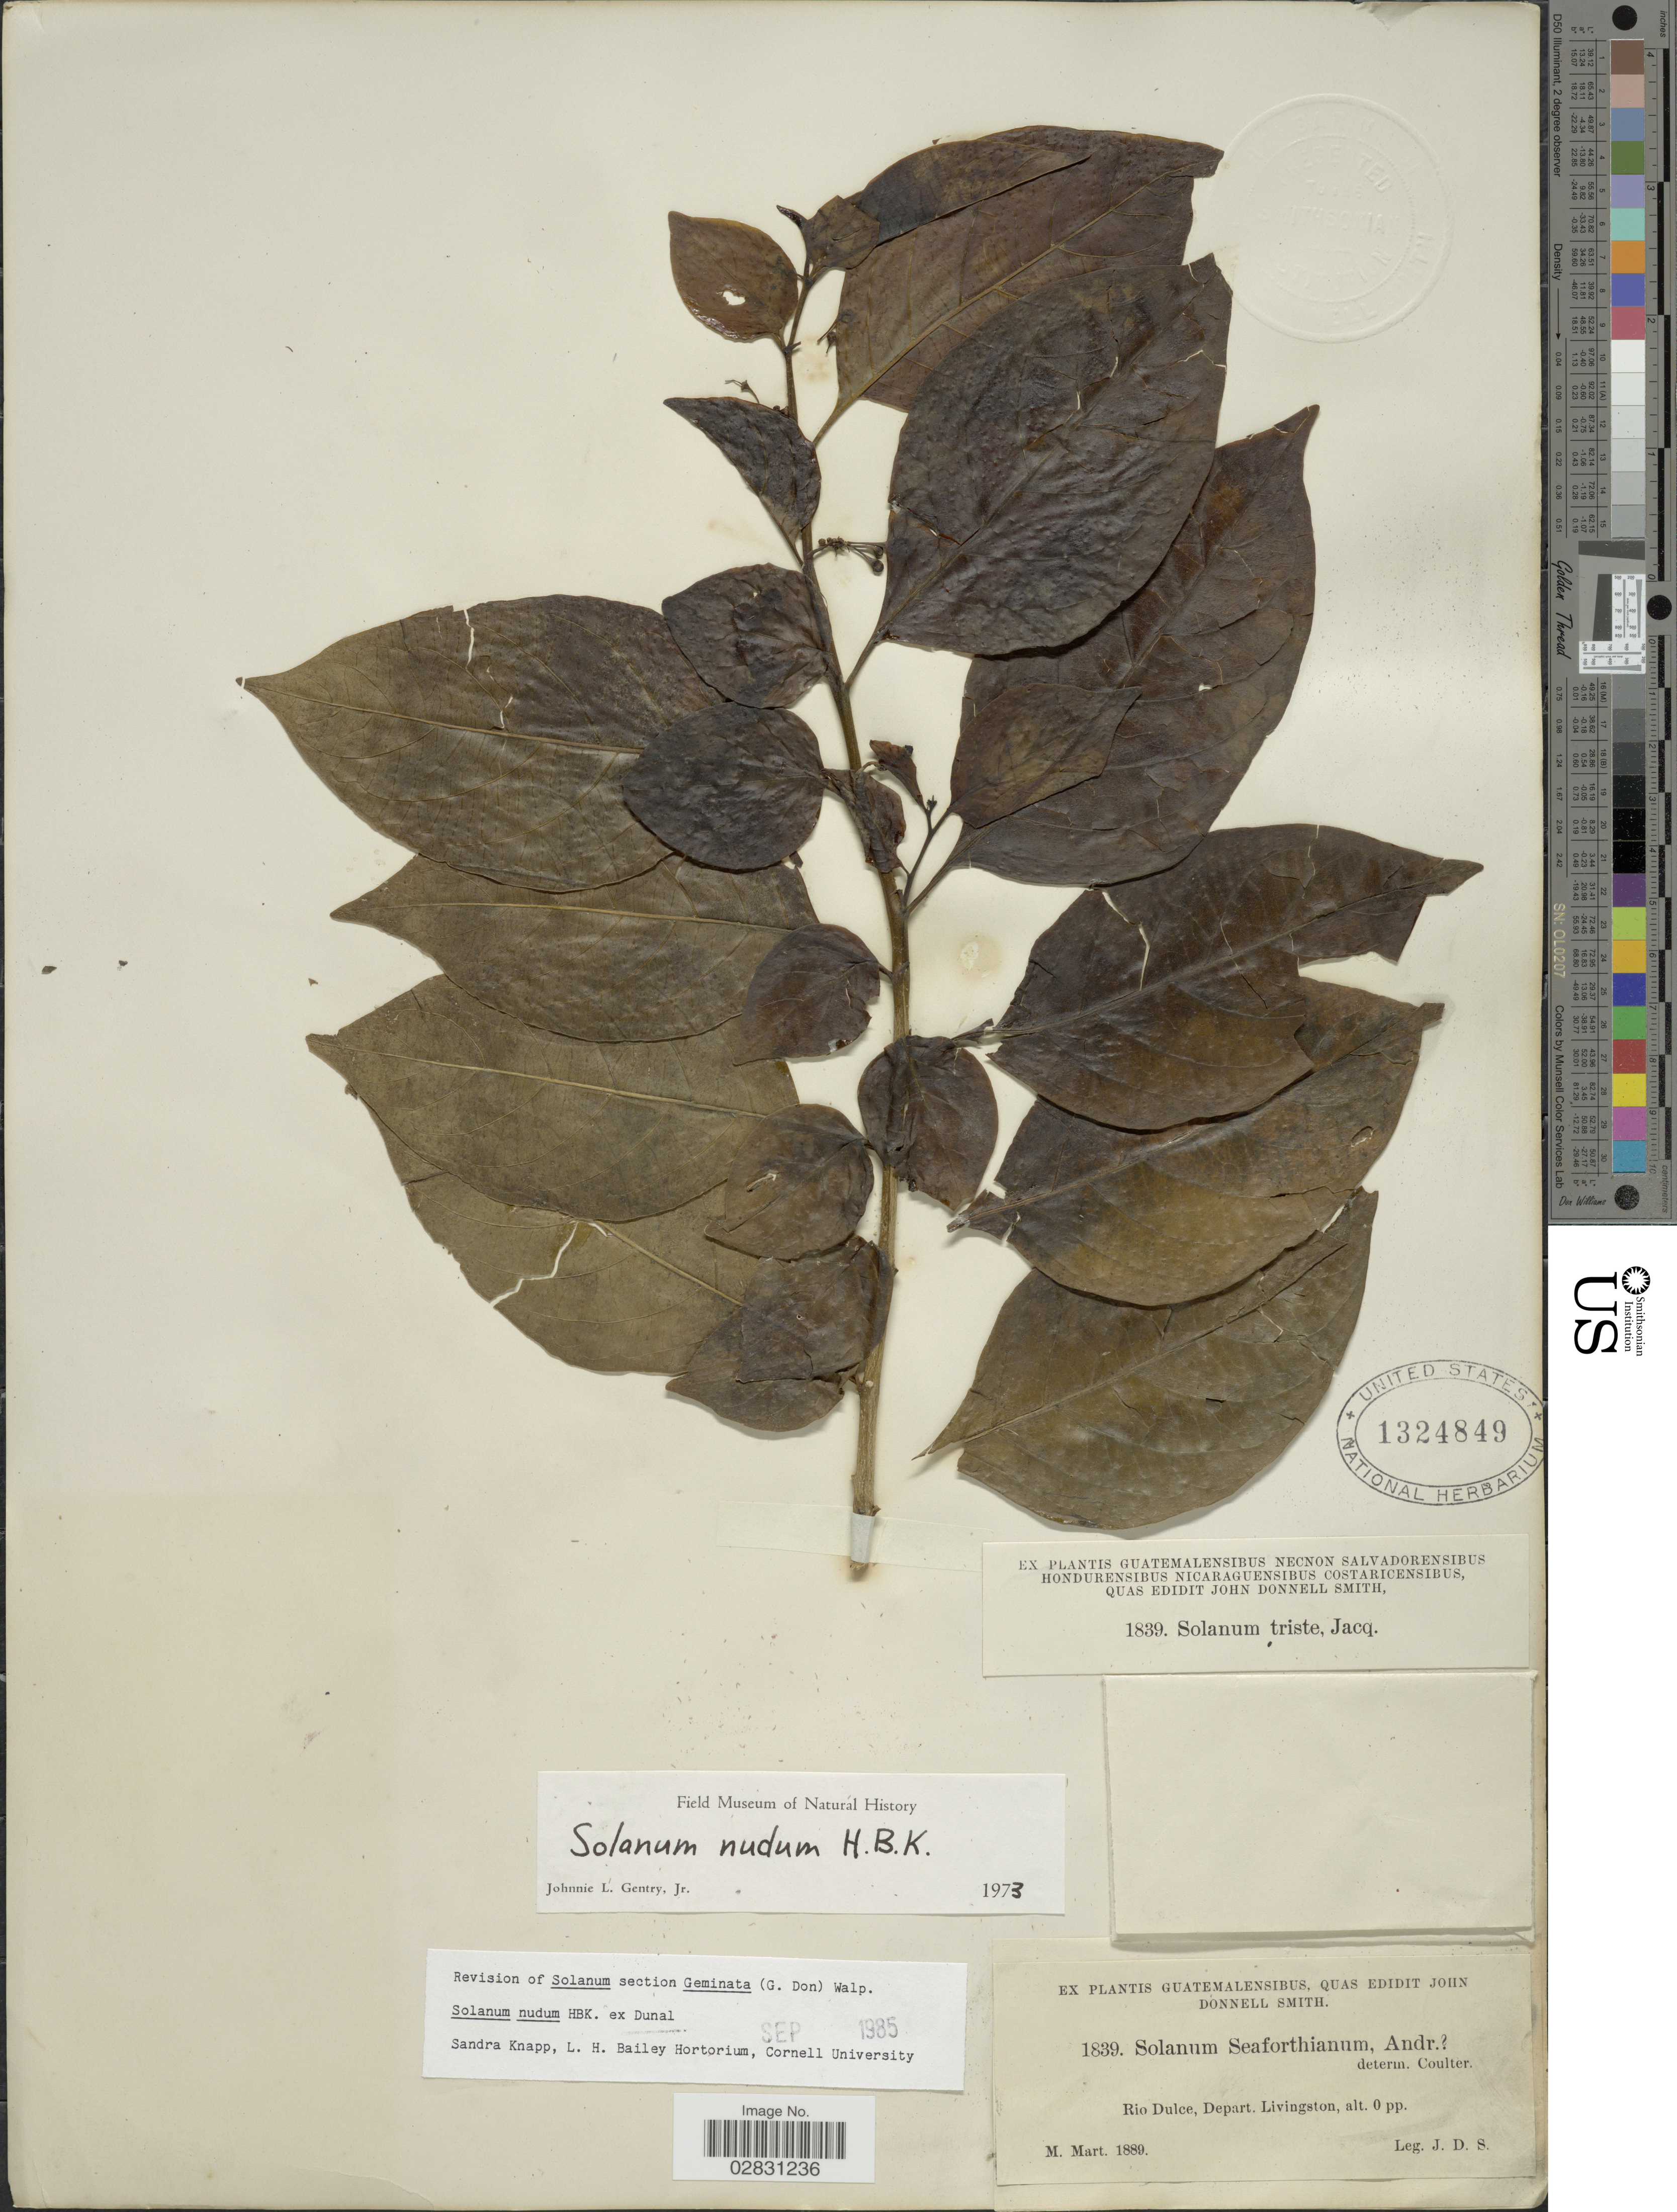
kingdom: Plantae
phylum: Tracheophyta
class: Magnoliopsida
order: Solanales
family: Solanaceae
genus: Solanum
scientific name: Solanum nudum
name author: Humb. & Bonpl. ex Dunal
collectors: J. Donnell Smith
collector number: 1839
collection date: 1889-03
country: Guatemala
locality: Rio Dulce, Depart. Livingston.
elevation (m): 0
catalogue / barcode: US 1324849